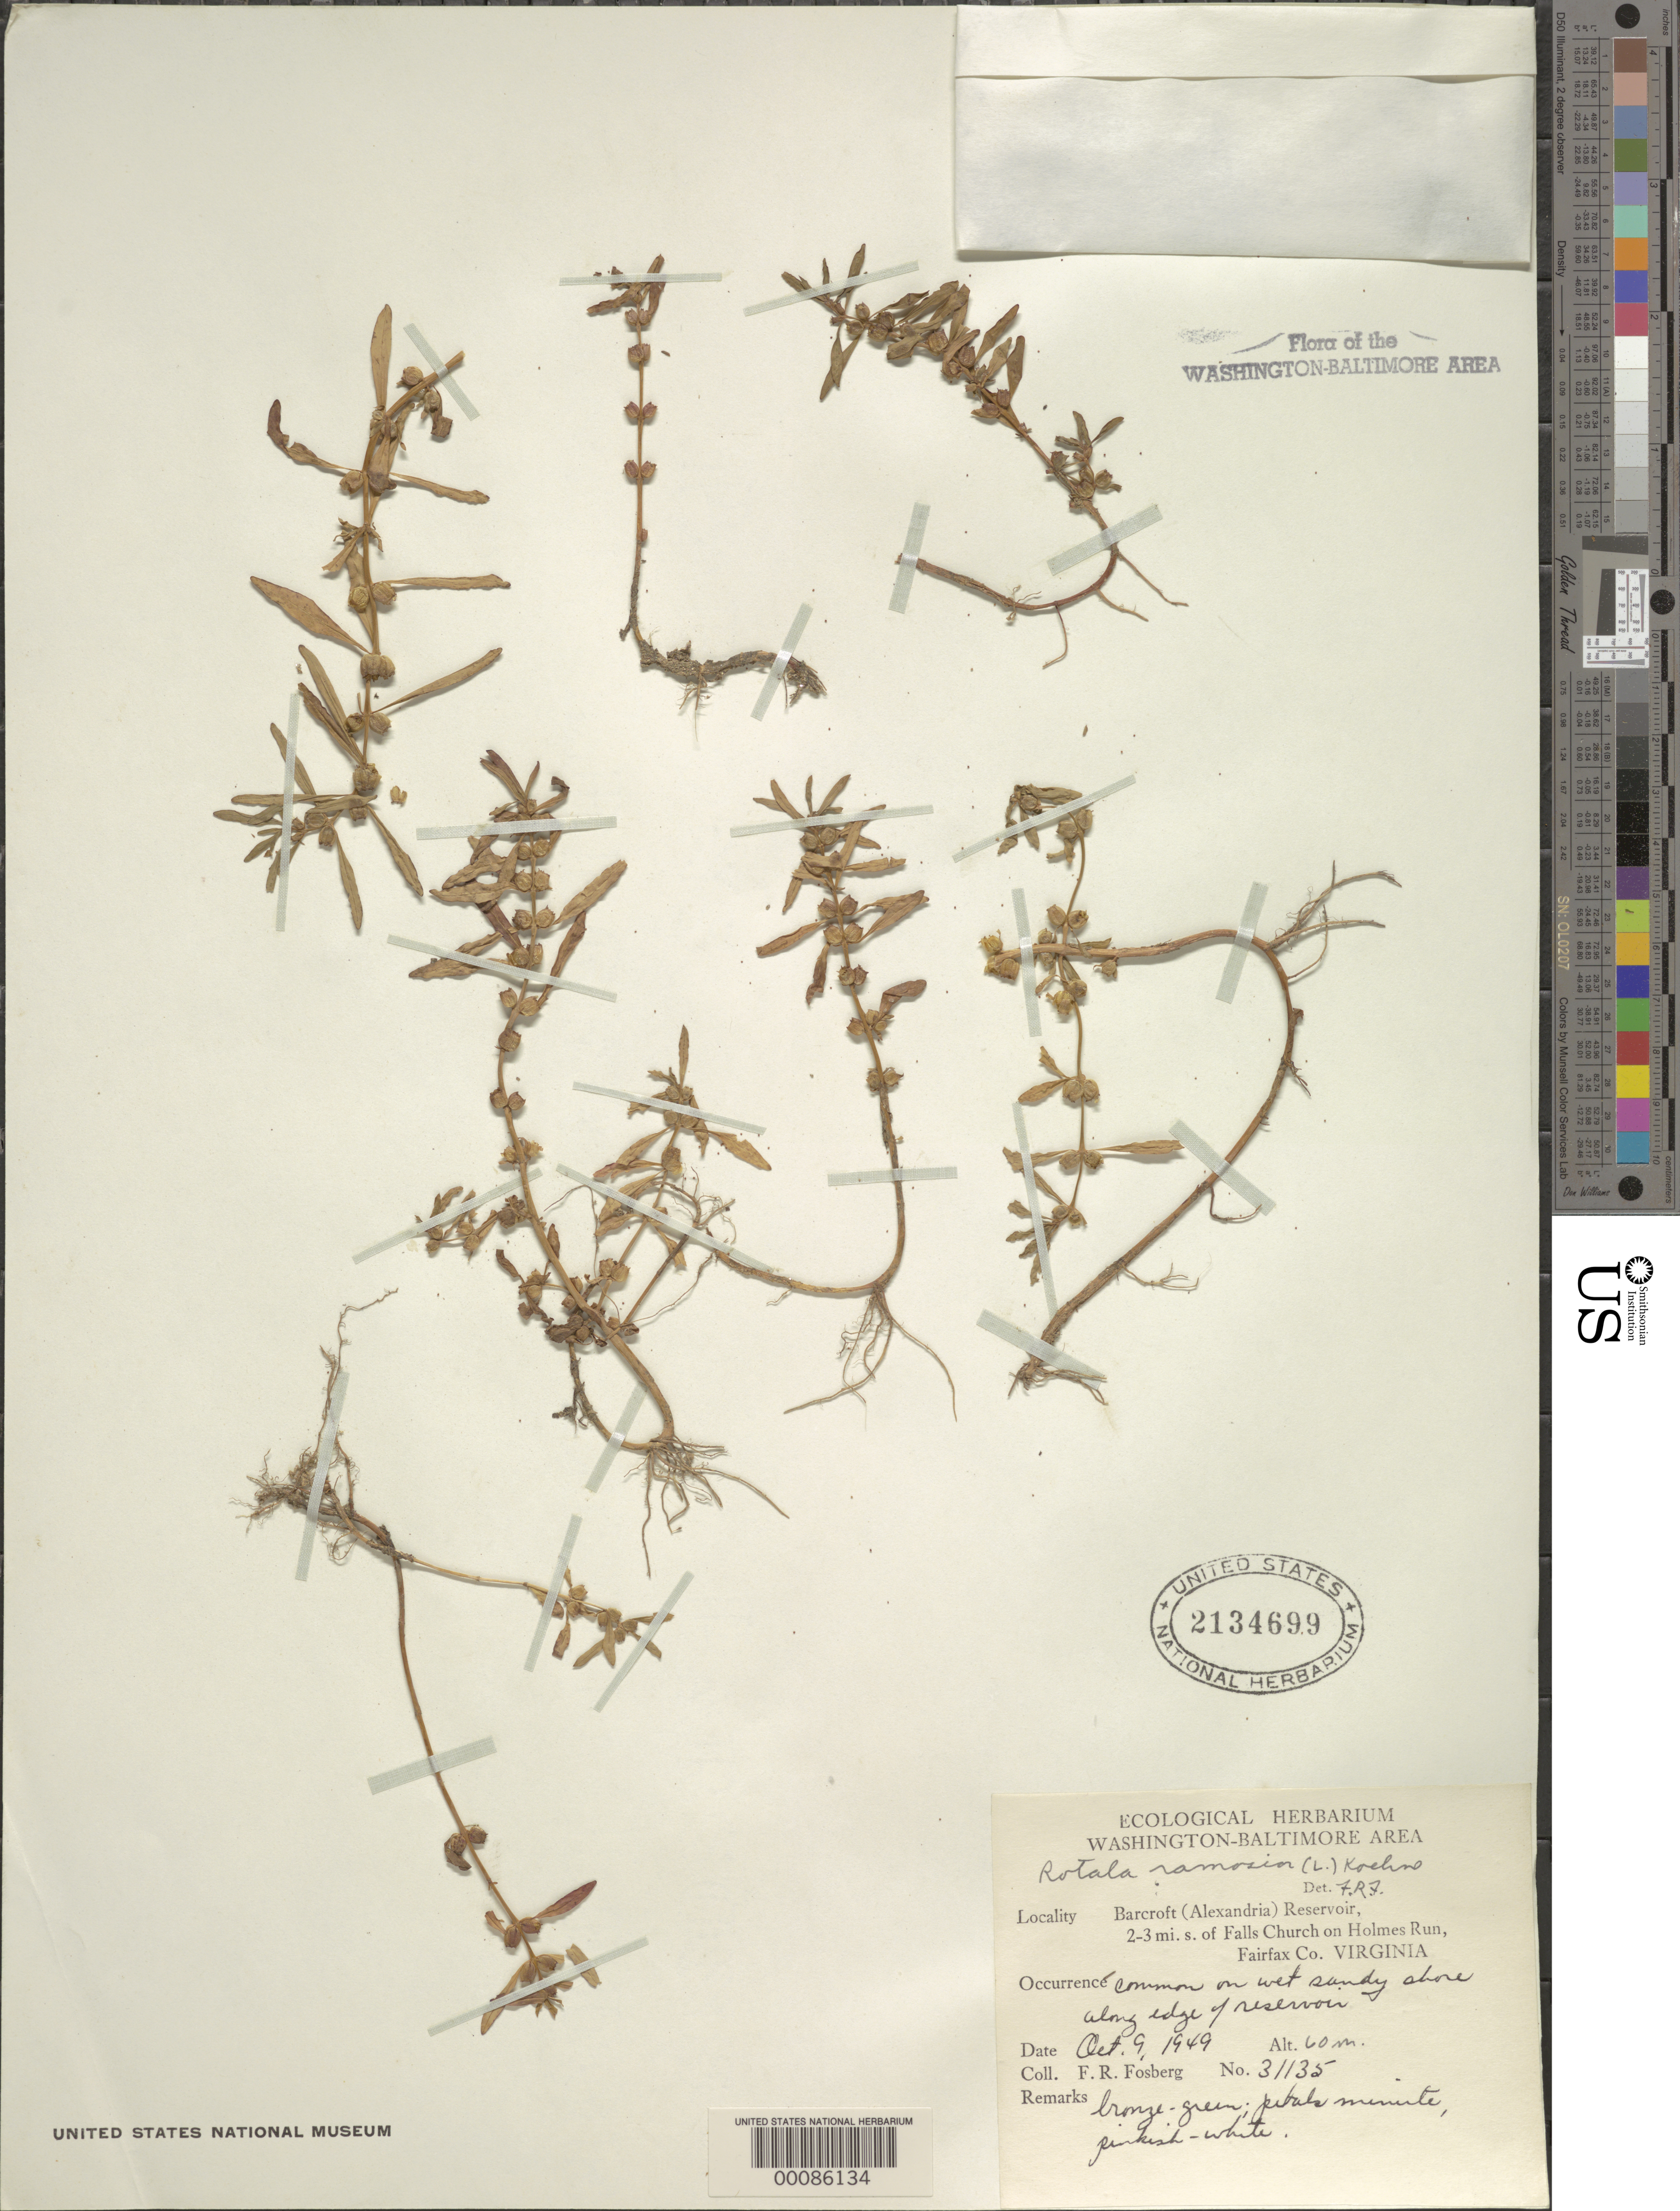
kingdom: Plantae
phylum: Tracheophyta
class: Magnoliopsida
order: Myrtales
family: Lythraceae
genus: Rotala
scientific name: Rotala ramosior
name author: (L.) Koehne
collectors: F. R. Fosberg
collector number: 31135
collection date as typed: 09 Oct 1949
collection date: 1949-10-09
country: United States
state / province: Virginia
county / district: Fairfax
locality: Holmes Run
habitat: Wet sandy shore along edge of reservoir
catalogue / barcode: US 2134699